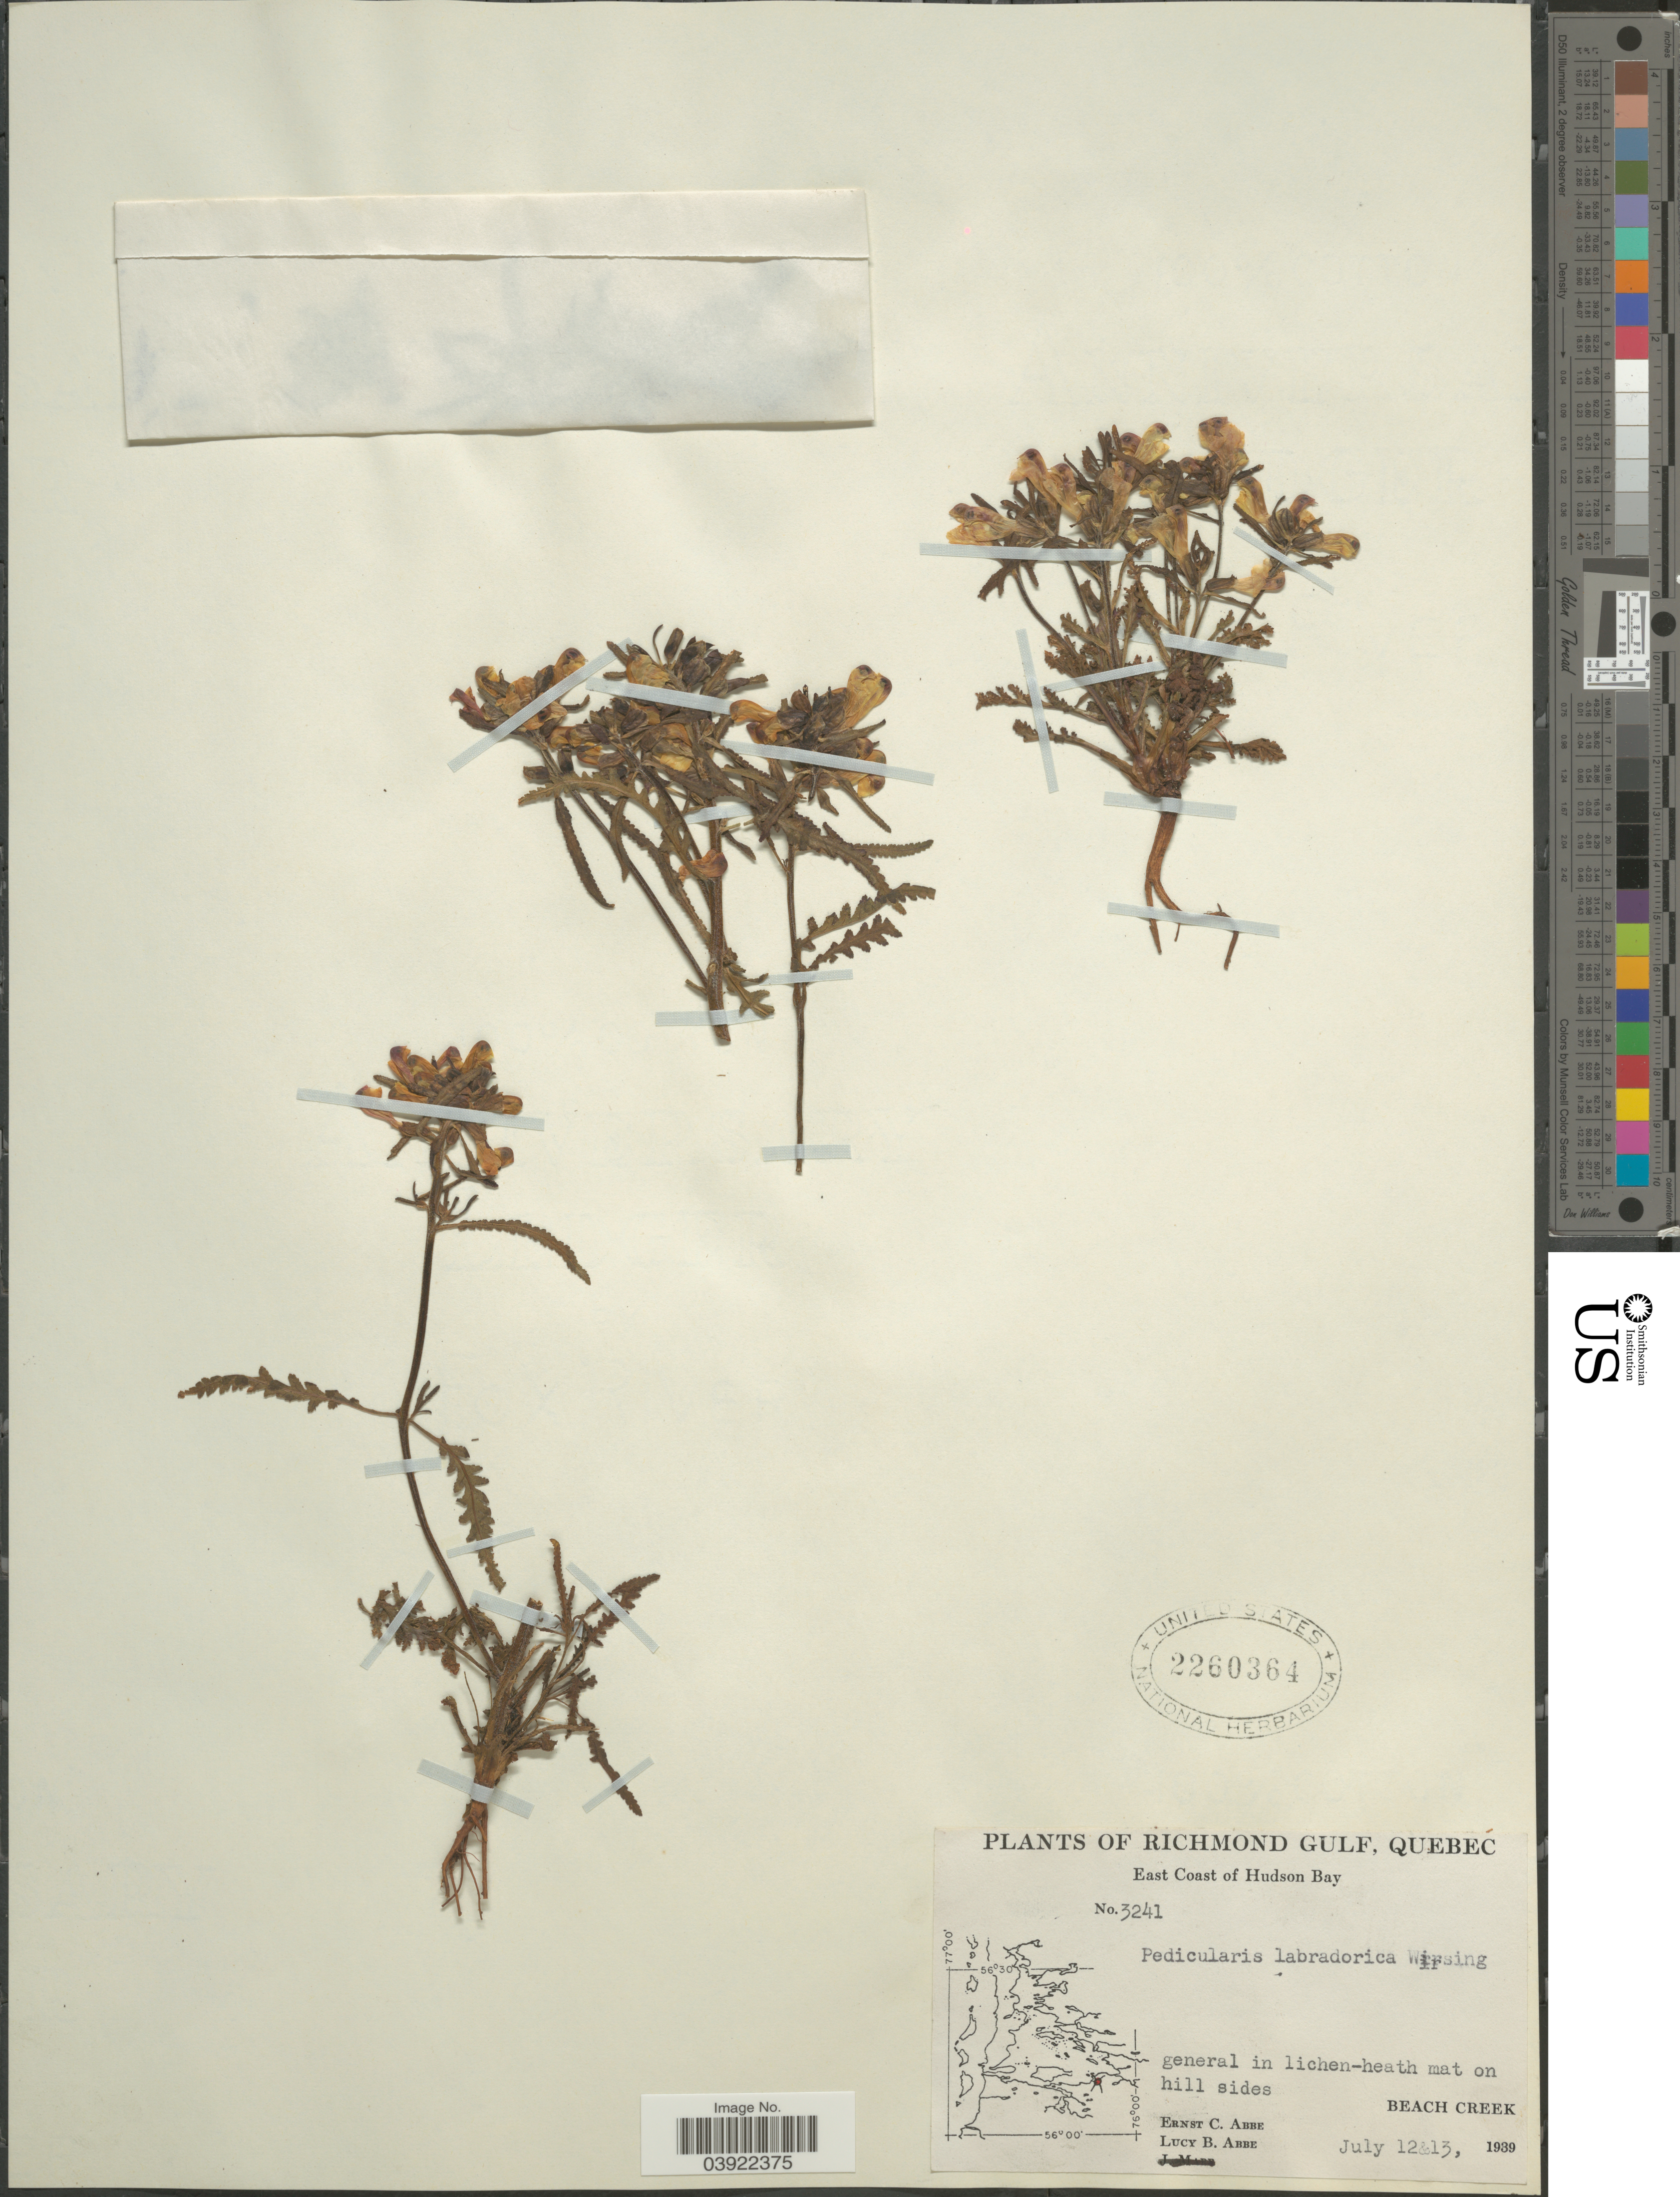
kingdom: Plantae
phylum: Tracheophyta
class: Magnoliopsida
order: Lamiales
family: Orobanchaceae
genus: Pedicularis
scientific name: Pedicularis labradorica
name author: Wirsing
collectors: E. C. Abbe & L. B. Abbe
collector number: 3241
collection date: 1939-07-12/1939-07-13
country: Canada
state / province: Quebec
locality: Richmond Gulf. East Coast of Hudson Bay. Beach Creek.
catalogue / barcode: US 2260364